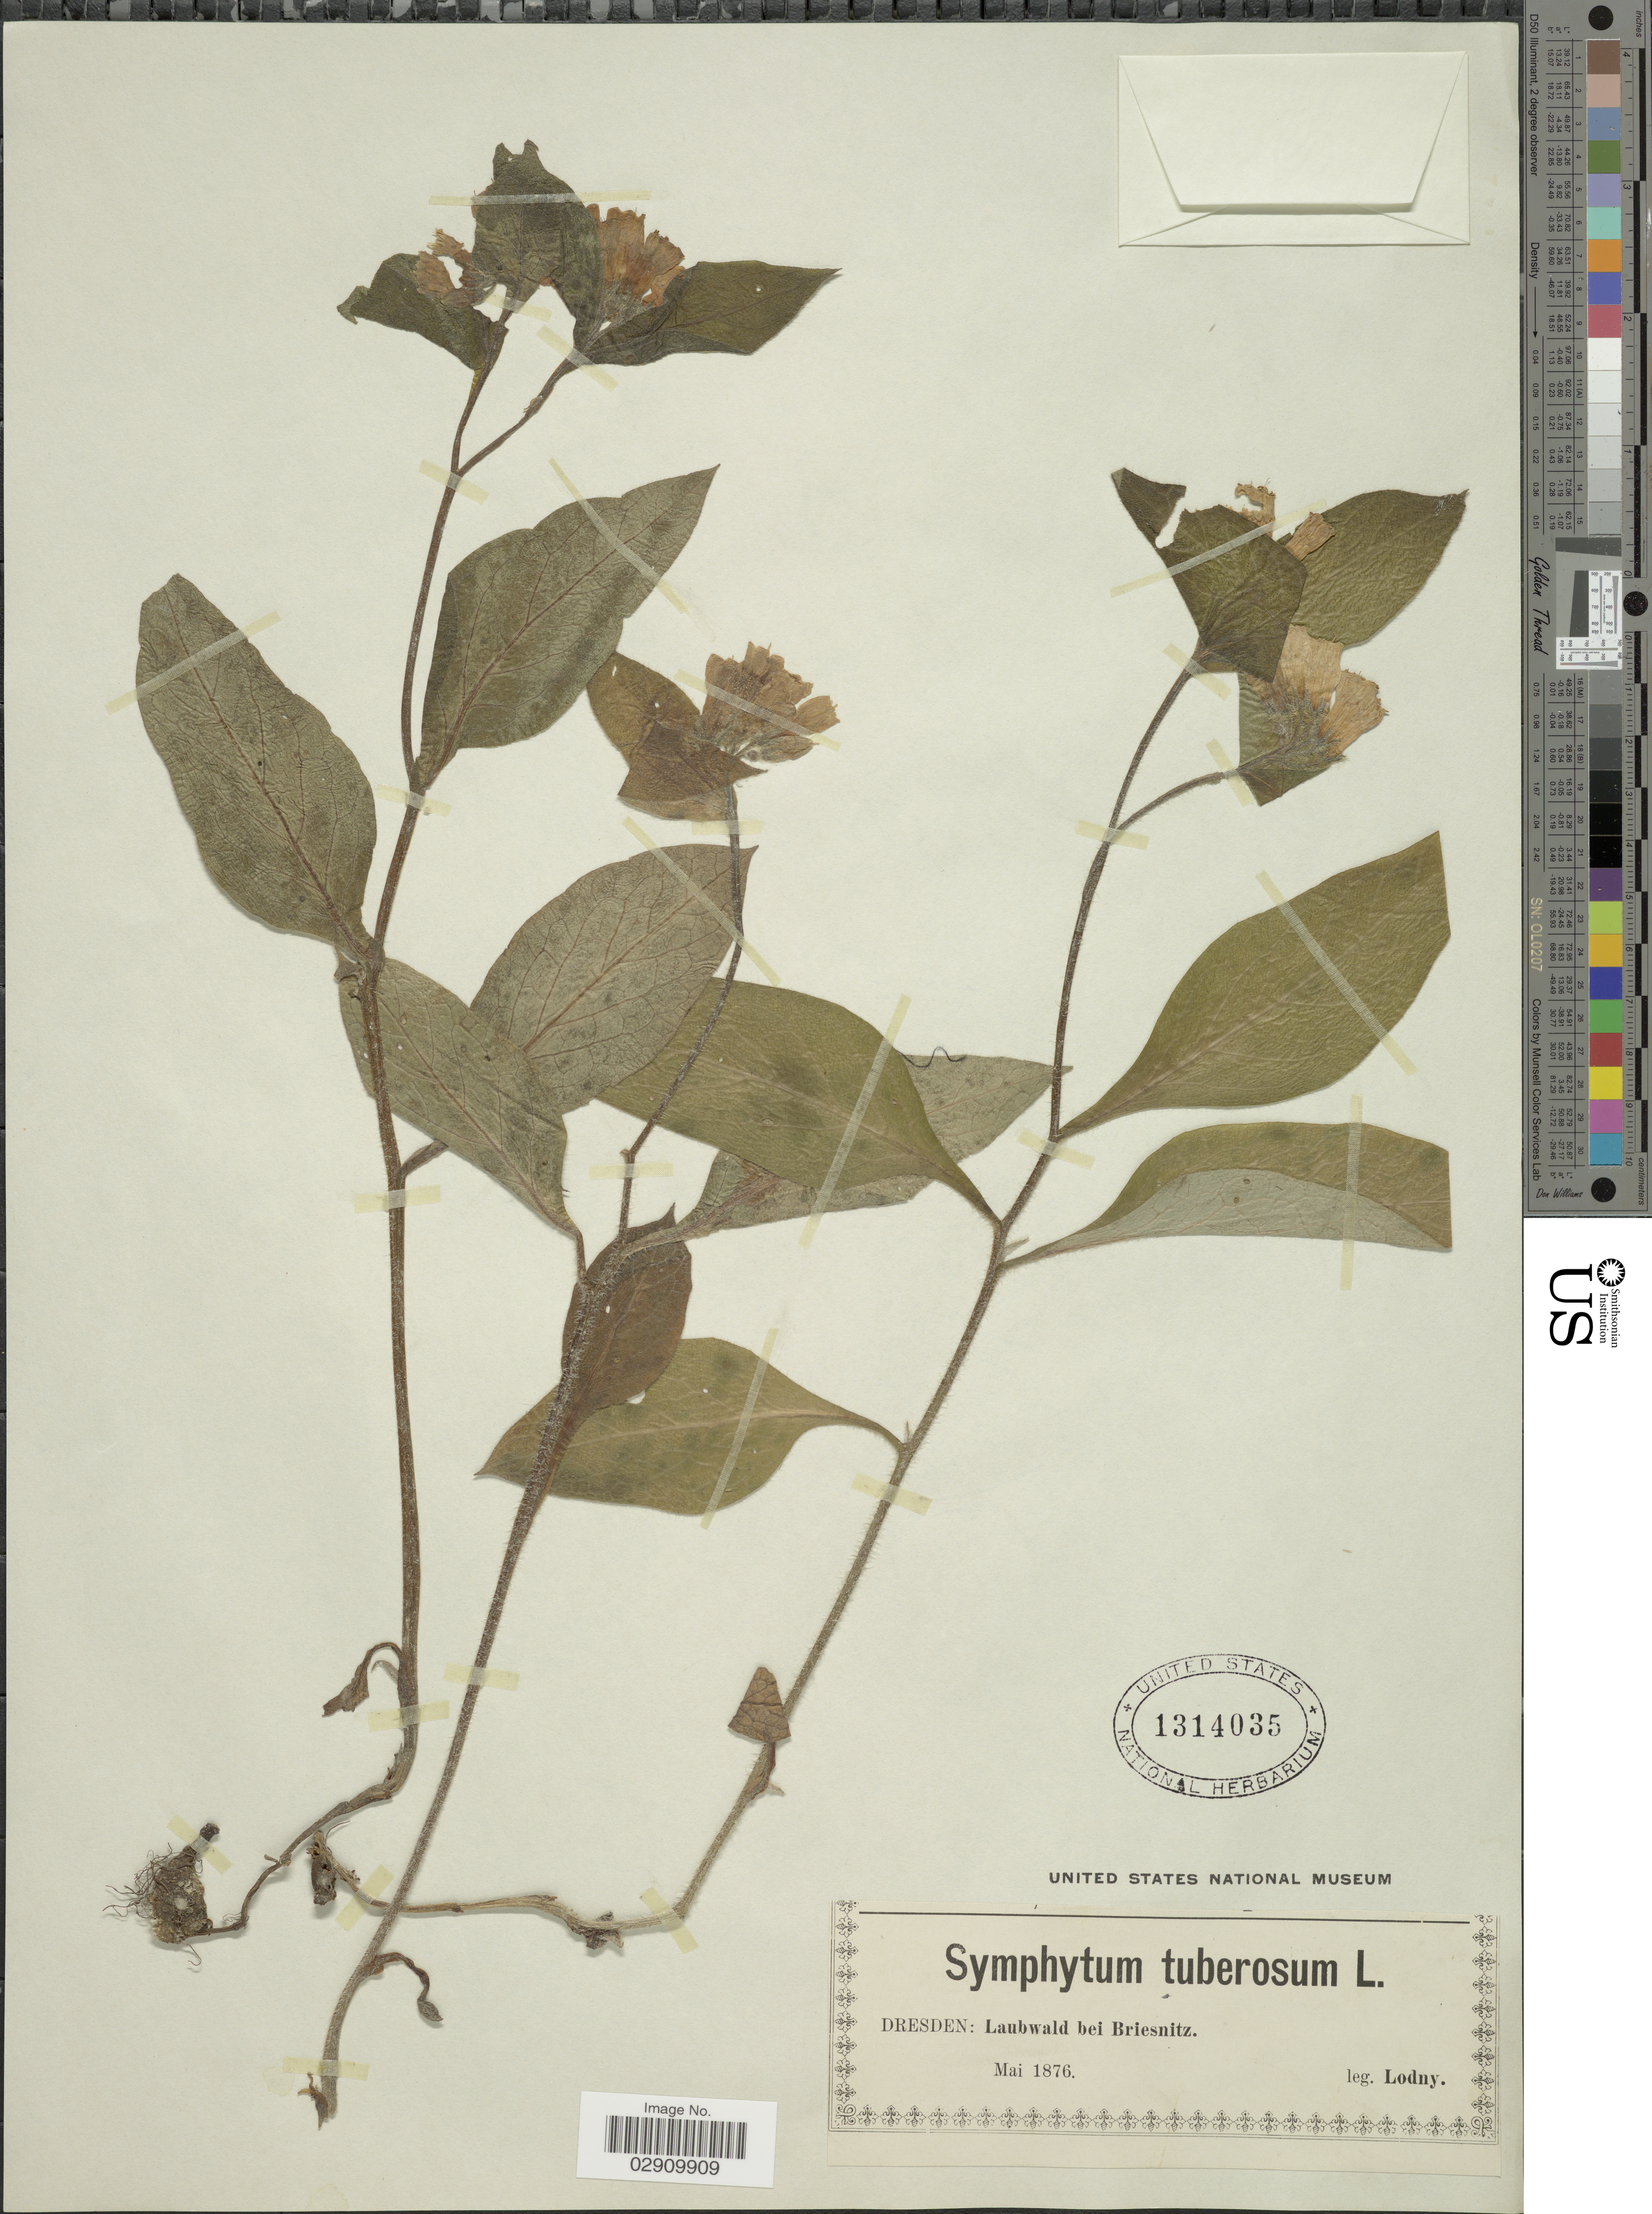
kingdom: Plantae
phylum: Tracheophyta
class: Magnoliopsida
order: Boraginales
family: Boraginaceae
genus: Symphytum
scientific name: Symphytum tuberosum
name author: L.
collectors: Lodny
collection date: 1876-05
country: Germany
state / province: Sachsen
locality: Dresden: Laubwald bei Briesnitz.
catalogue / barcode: US 1314035